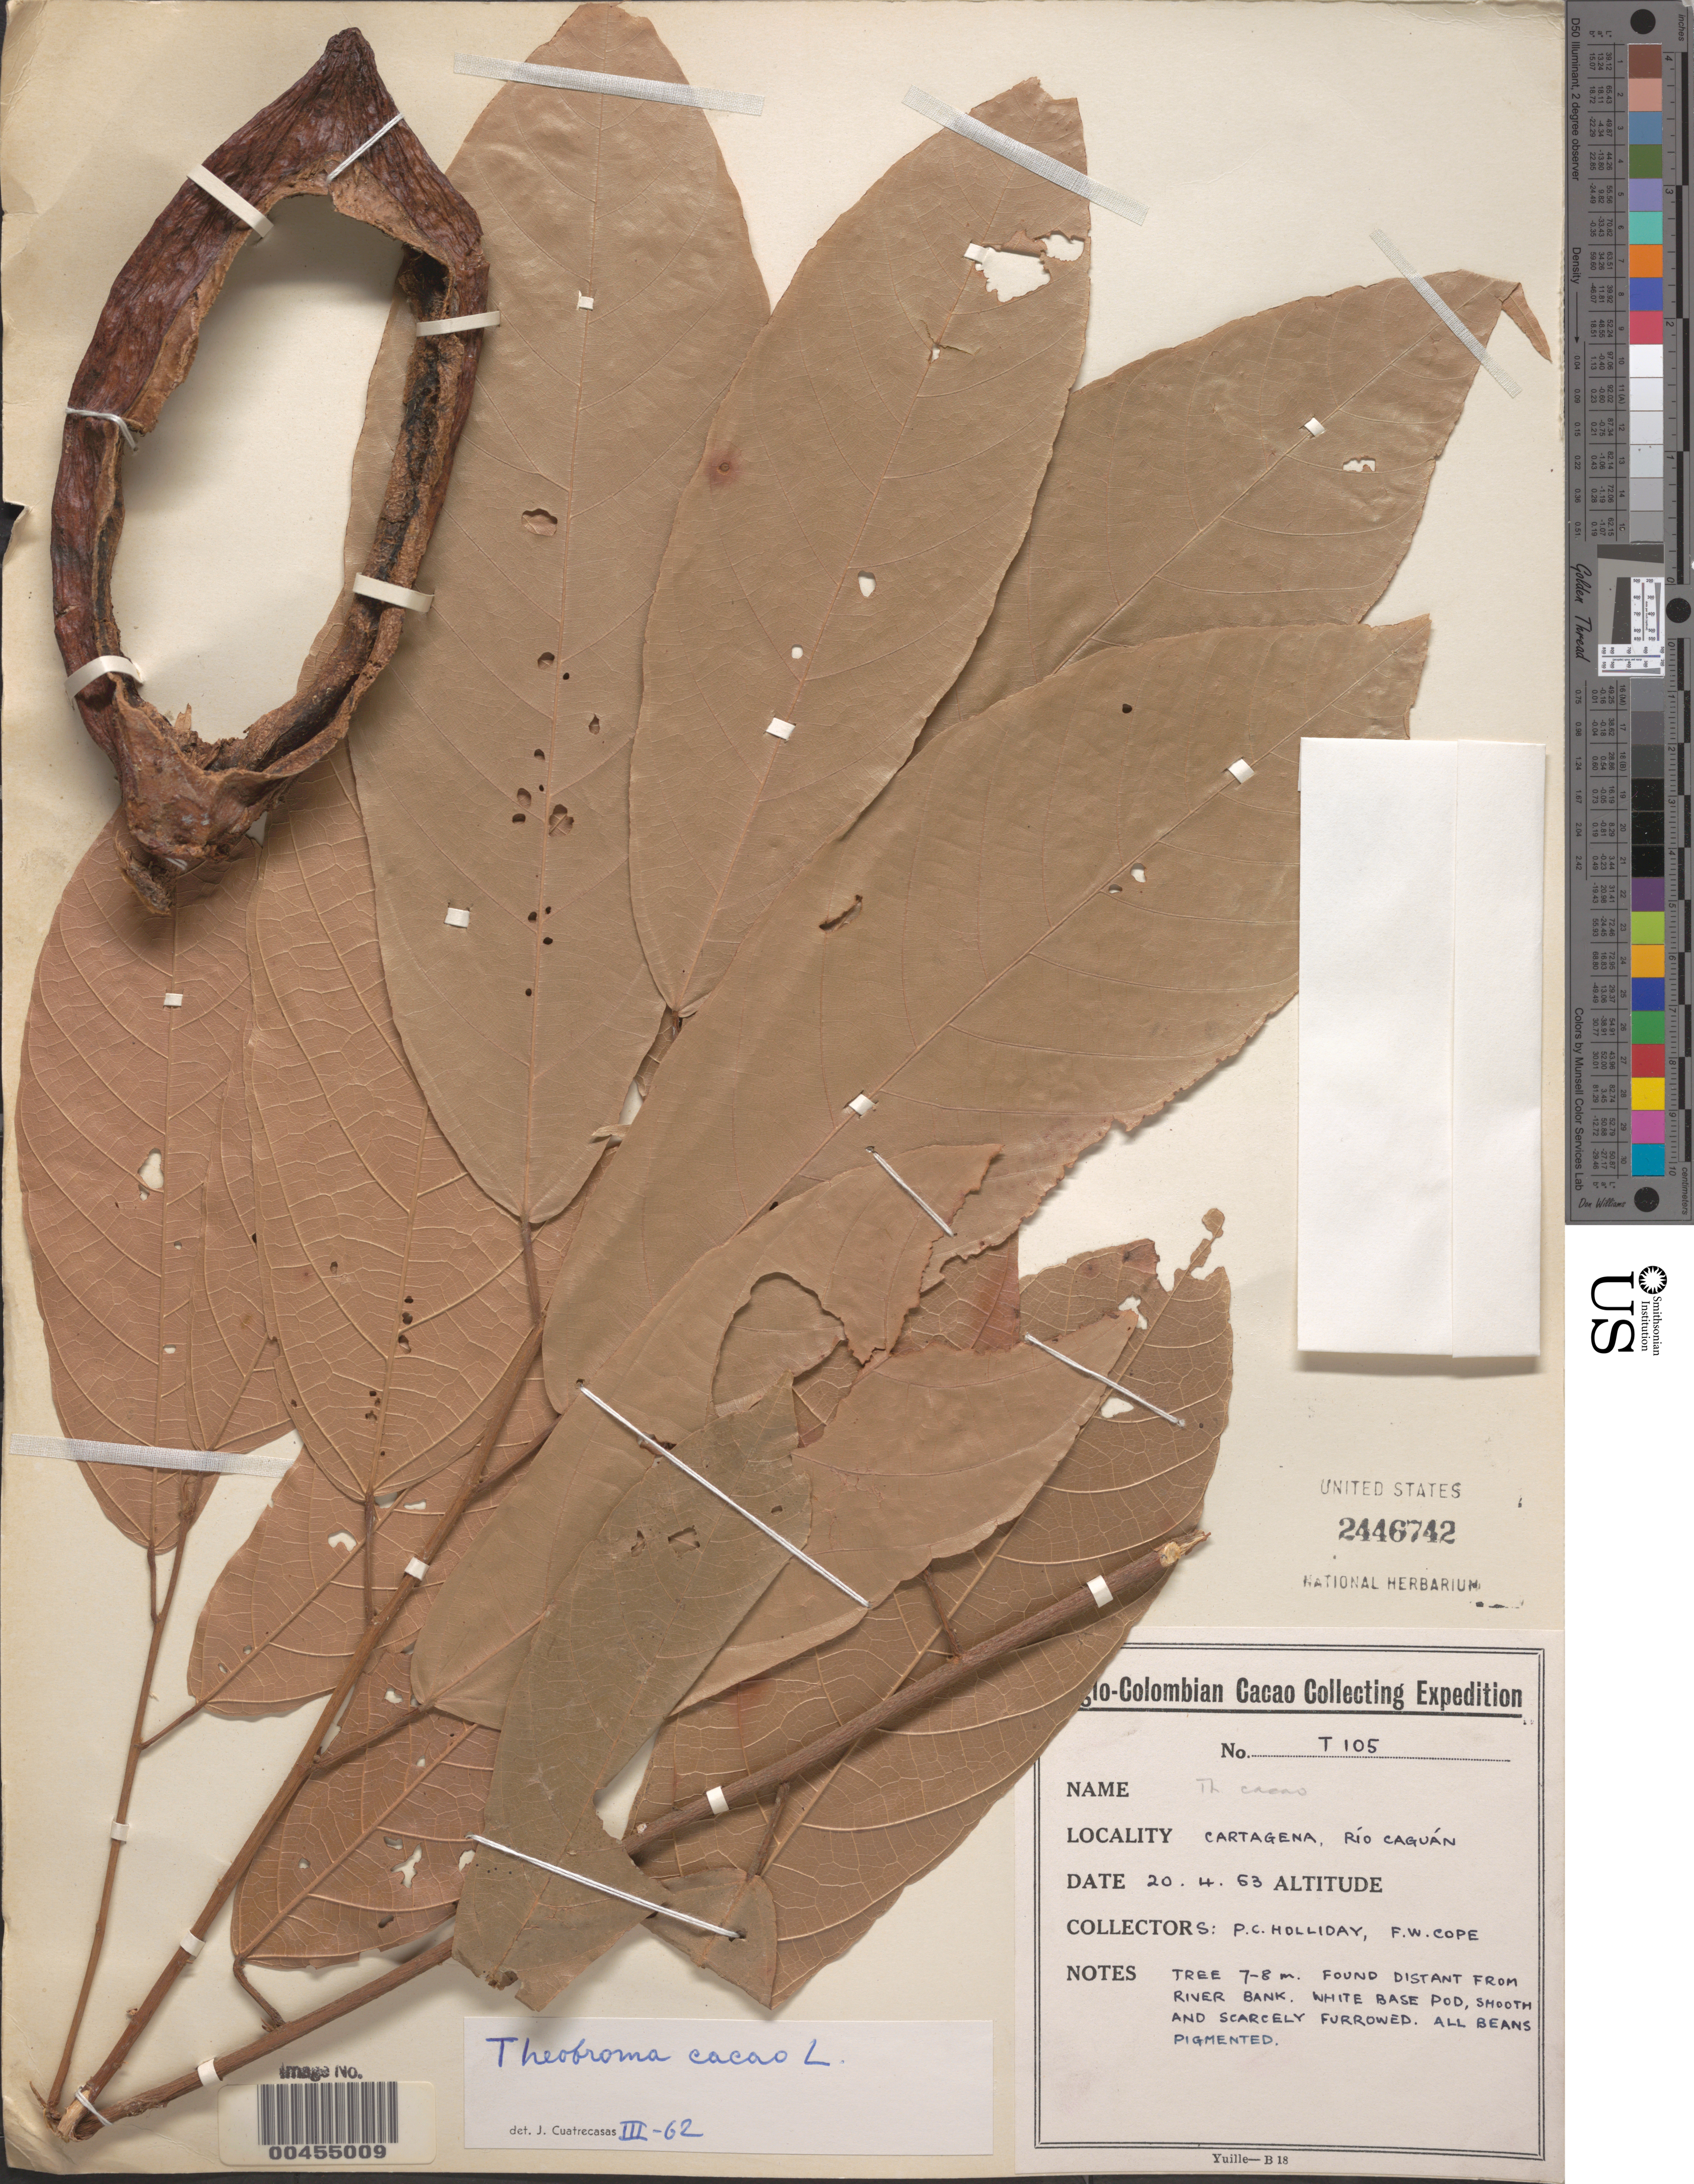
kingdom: Plantae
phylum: Tracheophyta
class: Magnoliopsida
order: Malvales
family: Malvaceae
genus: Theobroma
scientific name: Theobroma cacao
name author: L.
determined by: Cuatrecasas, J.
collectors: P. C. Holliday & F. Cope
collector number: T105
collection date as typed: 20 Apr 1963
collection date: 1963-04-20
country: Colombia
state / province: Bolívar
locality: Cartegena, Río Caguán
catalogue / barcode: US 2446742